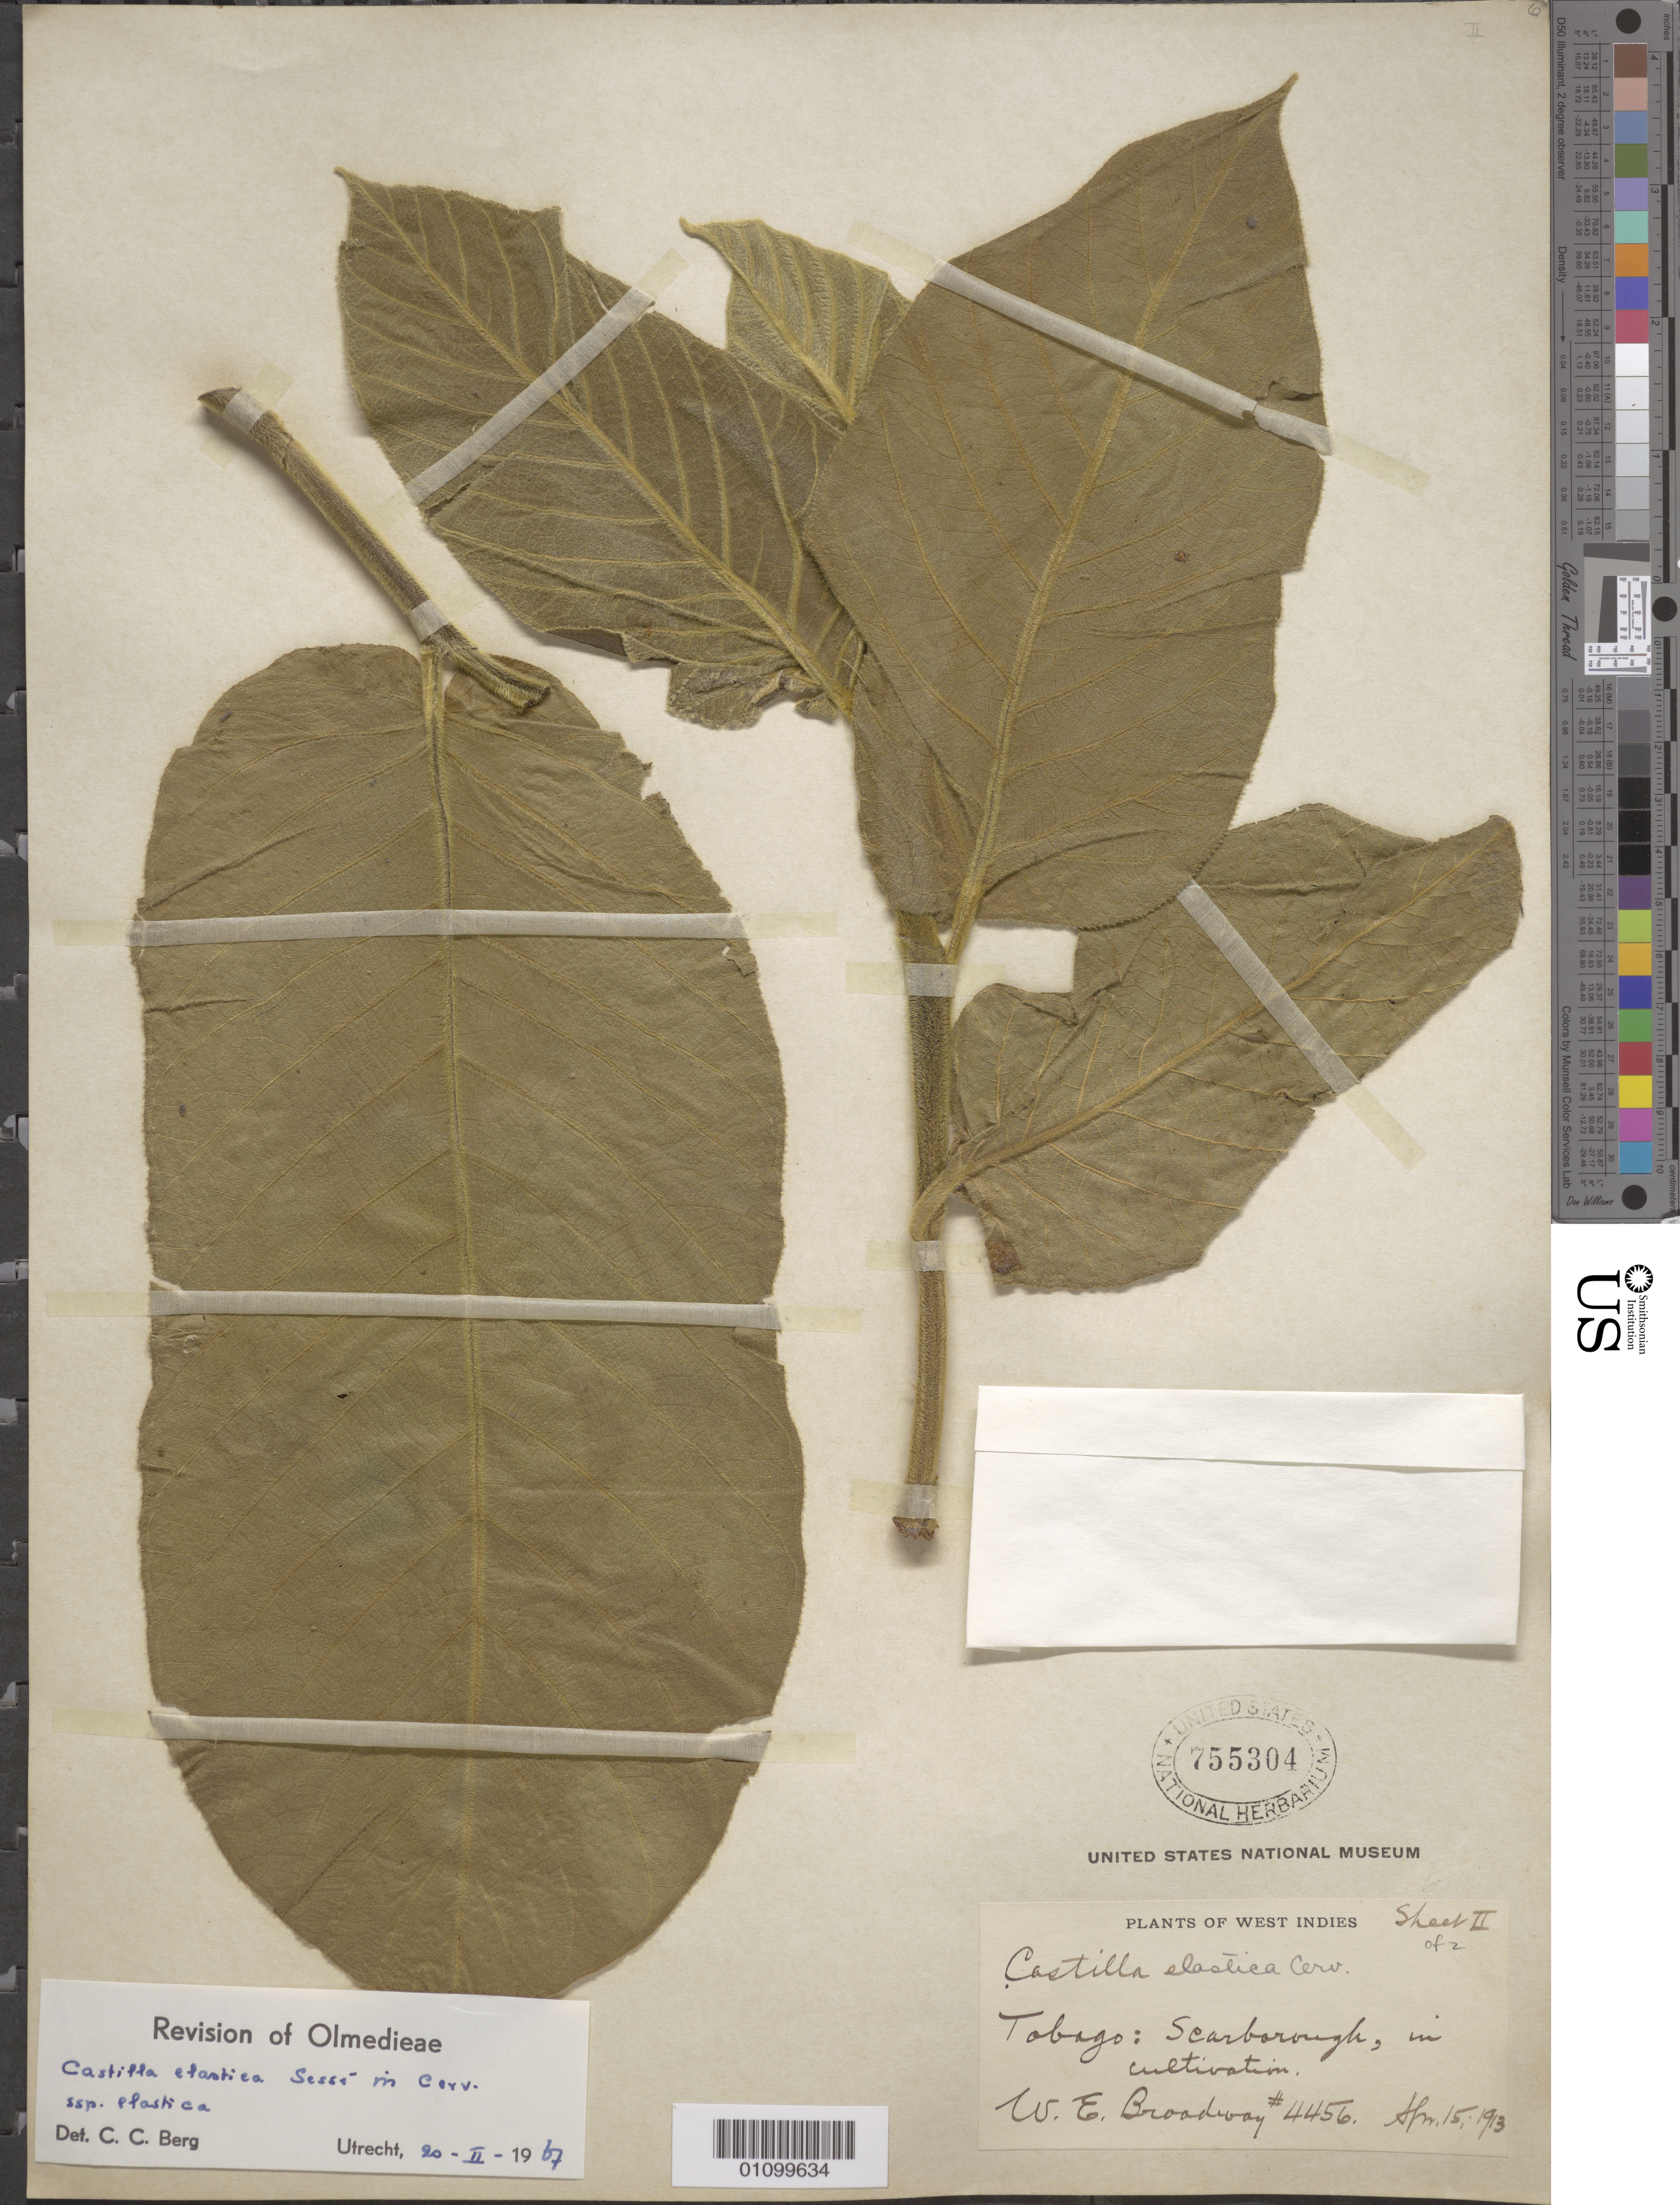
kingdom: Plantae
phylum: Tracheophyta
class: Magnoliopsida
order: Rosales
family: Moraceae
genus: Castilla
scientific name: Castilla elastica subsp. elastica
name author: Sessé ex Cerv.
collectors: W. E. Broadway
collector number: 4456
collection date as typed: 15 Apr 1913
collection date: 1913-04-15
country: Trinidad and Tobago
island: Tobago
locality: Scarborough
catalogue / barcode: US 755304